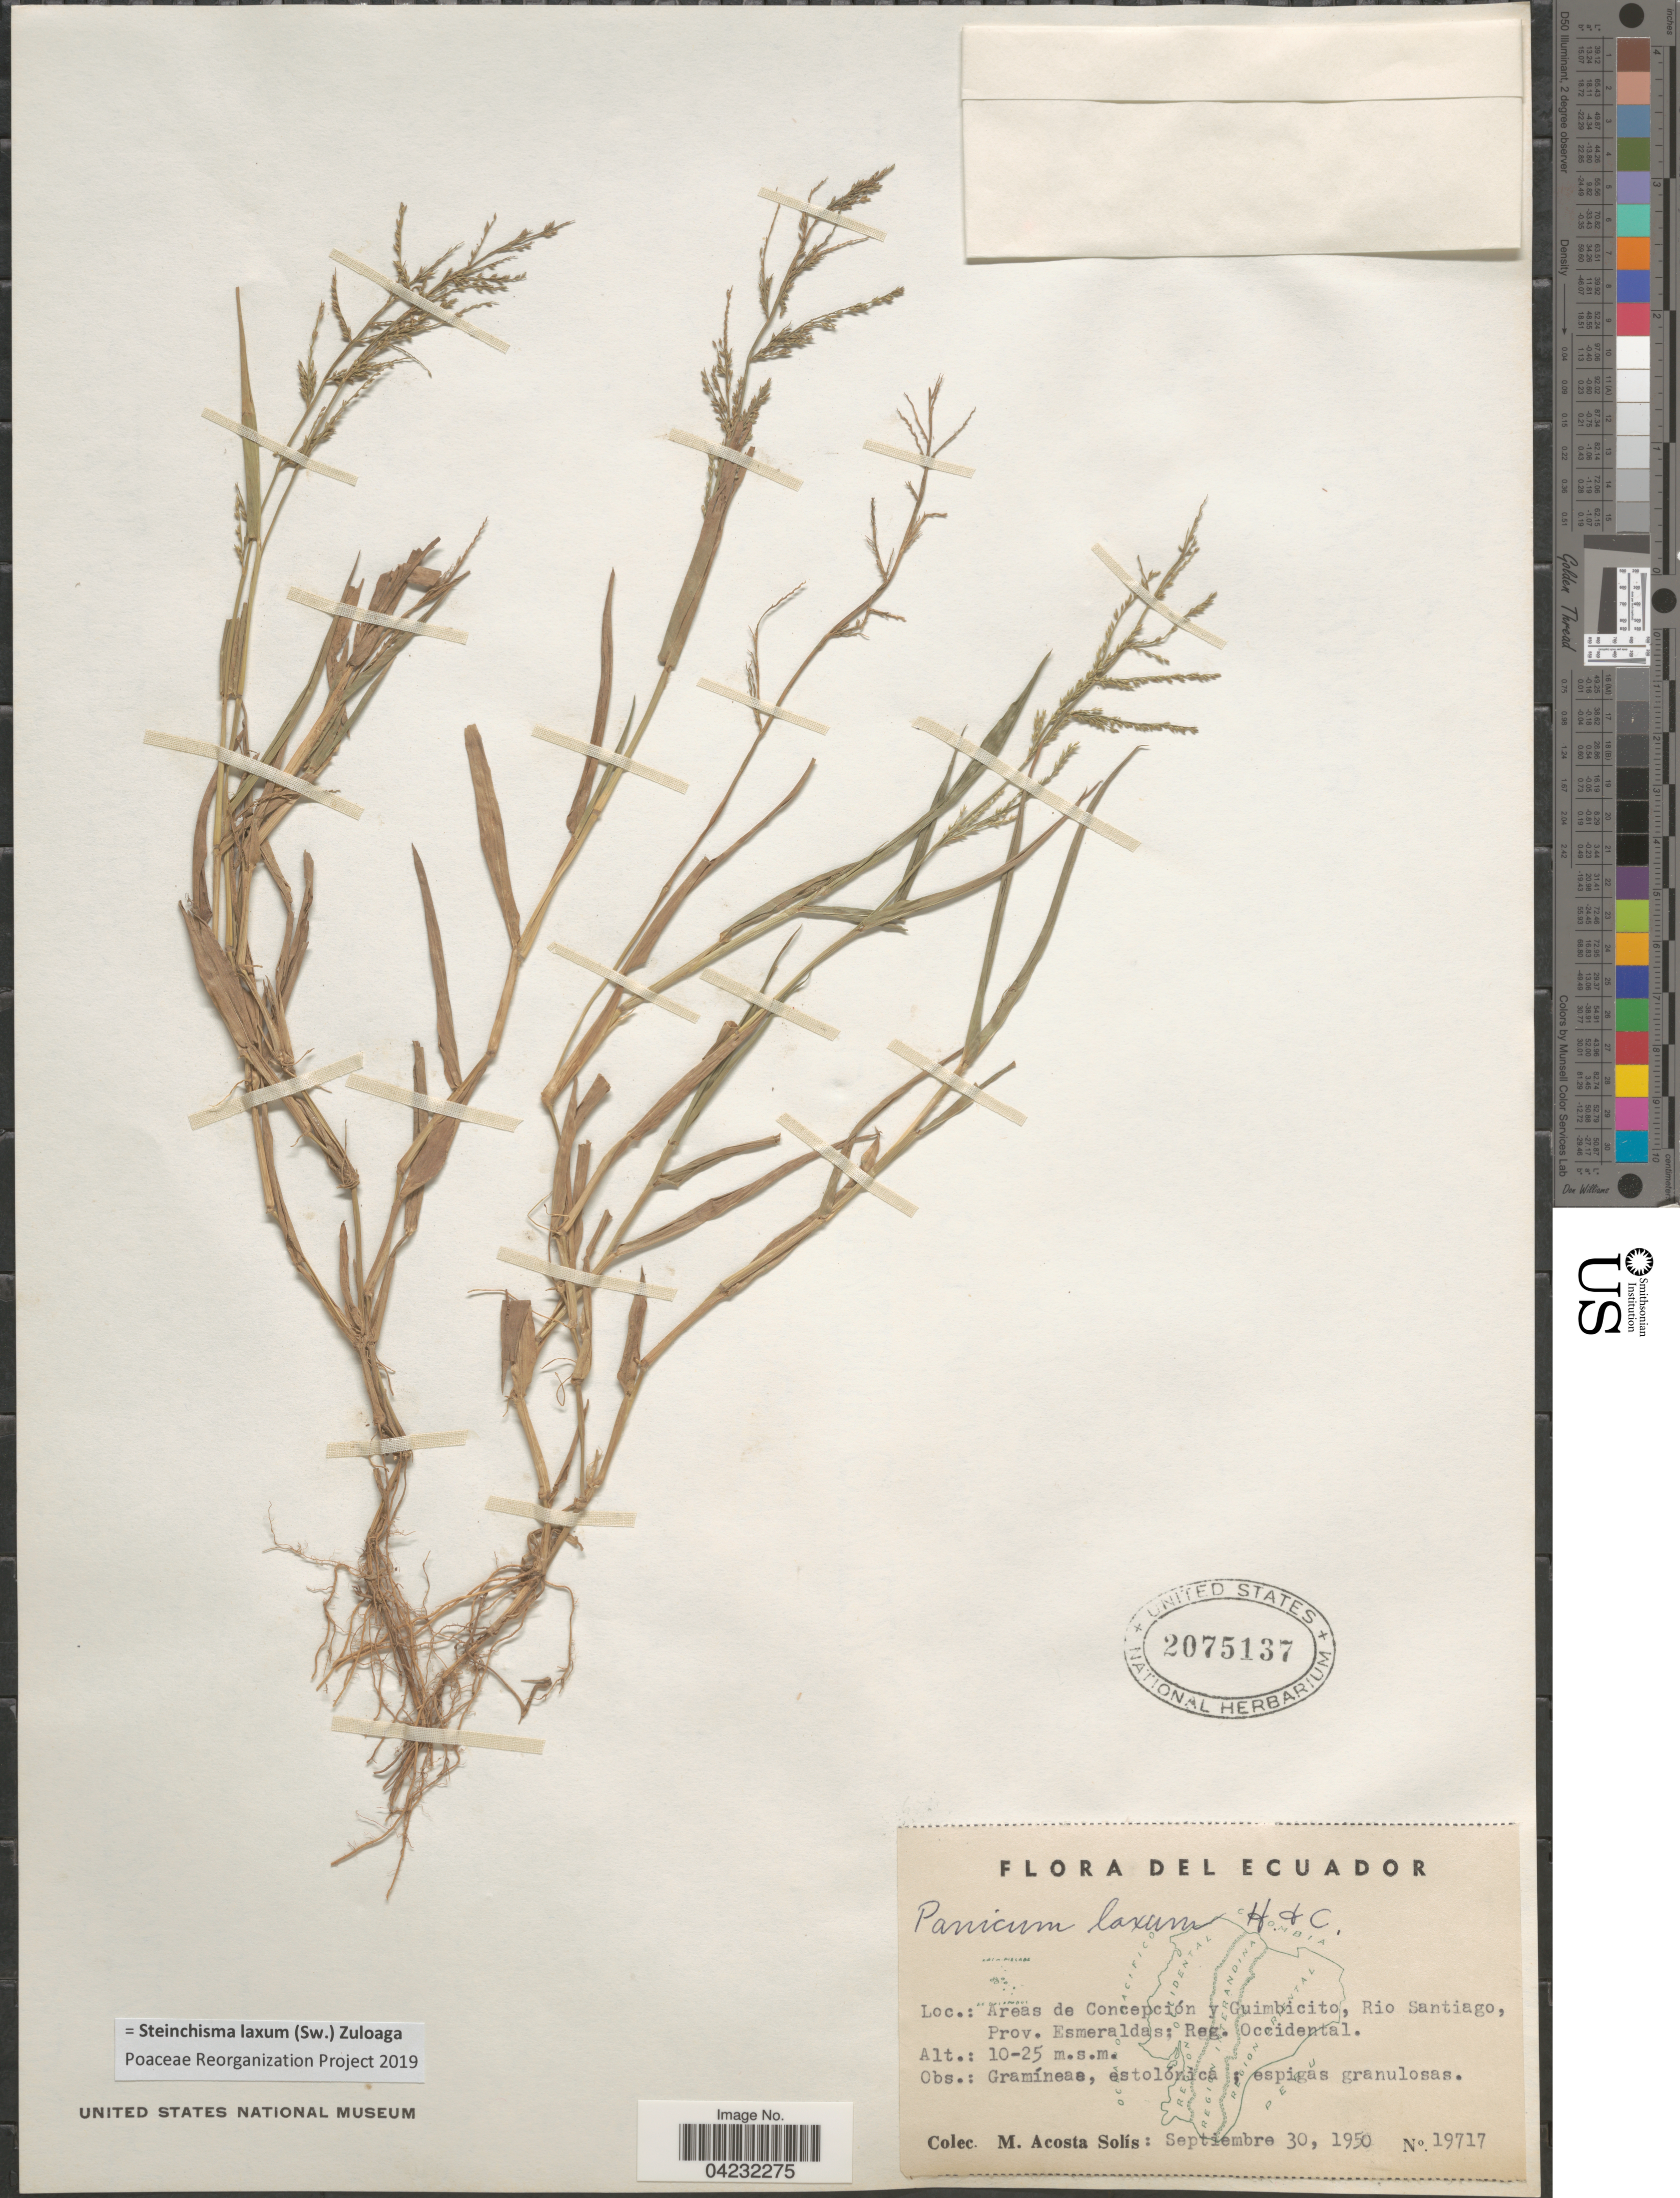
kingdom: Plantae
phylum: Tracheophyta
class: Liliopsida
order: Poales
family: Poaceae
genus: Steinchisma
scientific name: Steinchisma laxum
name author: (Sw.) Zuloaga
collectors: M. Acosta Solis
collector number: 19717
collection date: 1950-09-30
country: Ecuador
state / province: Esmeraldas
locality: Areas de Concepción y Guimbicito, Rio Santiago: Reg. Occidental.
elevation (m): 10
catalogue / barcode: US 2075137